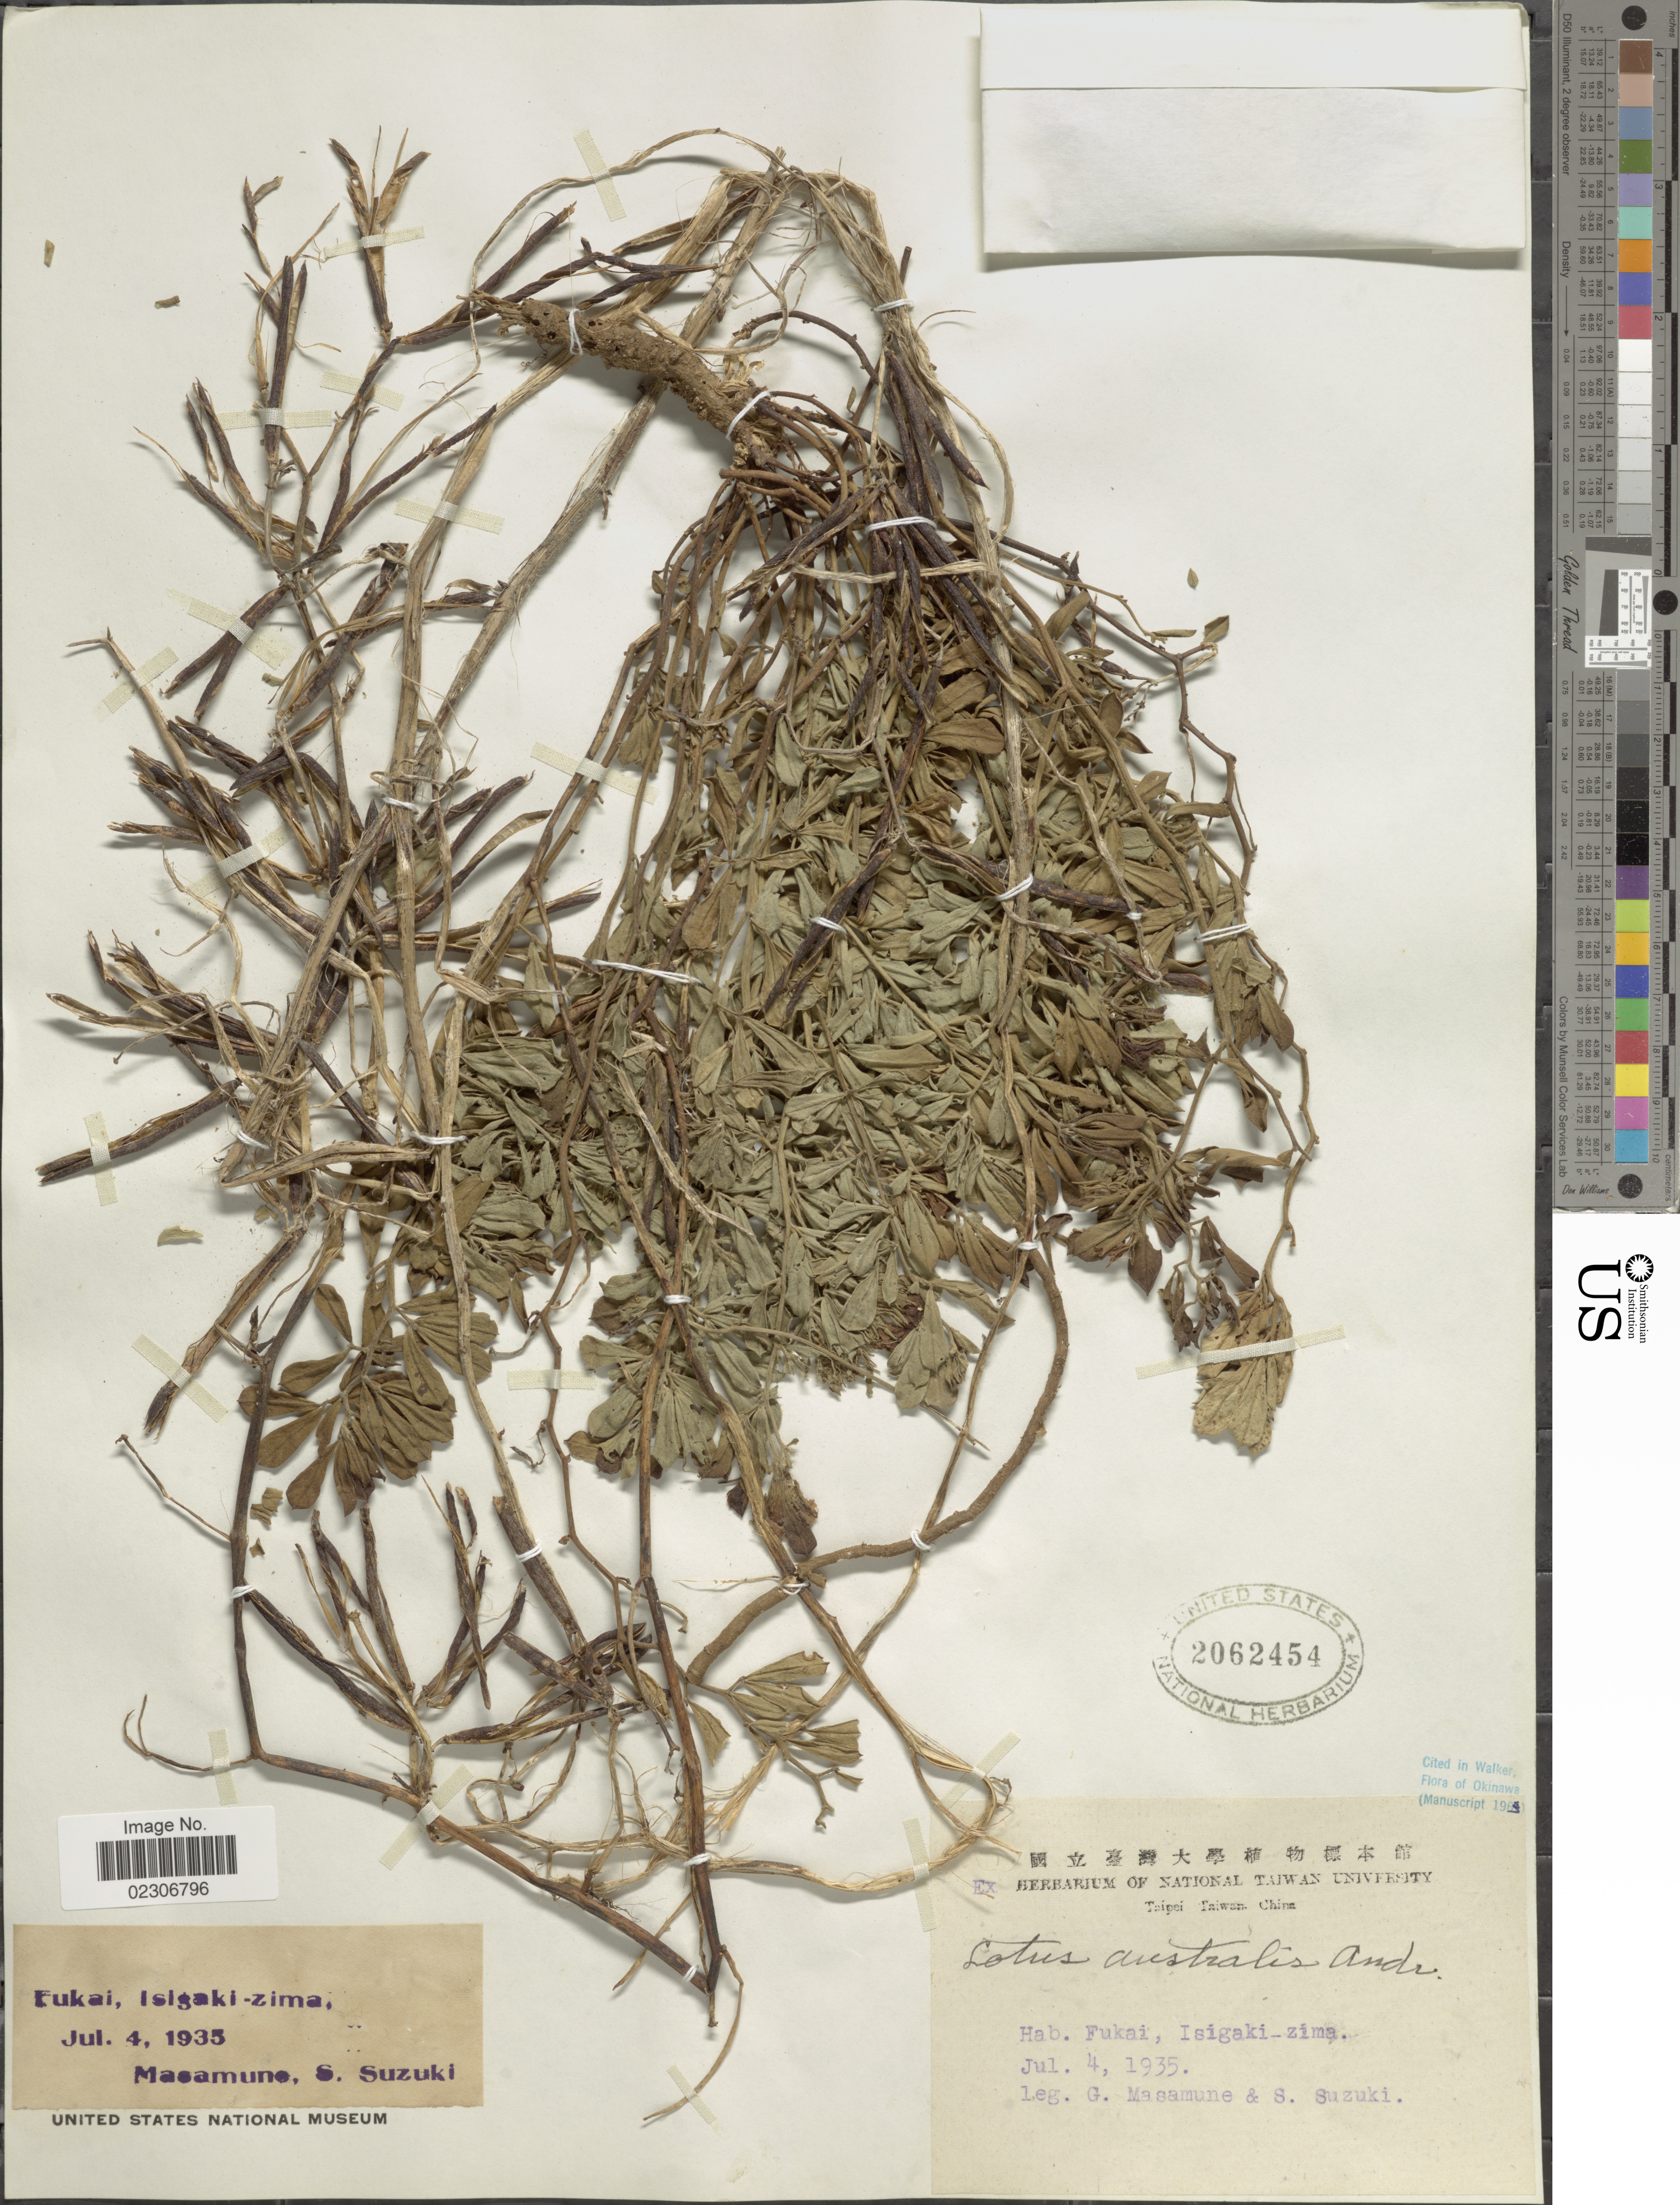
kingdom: Plantae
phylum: Tracheophyta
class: Magnoliopsida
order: Fabales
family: Fabaceae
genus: Lotus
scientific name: Lotus australis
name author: Andrews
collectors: G. Masamune & S. Suzuki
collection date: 1935-07-04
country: Japan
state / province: Okinawa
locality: Fukai, Isgaki-zima, Ishigaki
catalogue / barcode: US 2062454